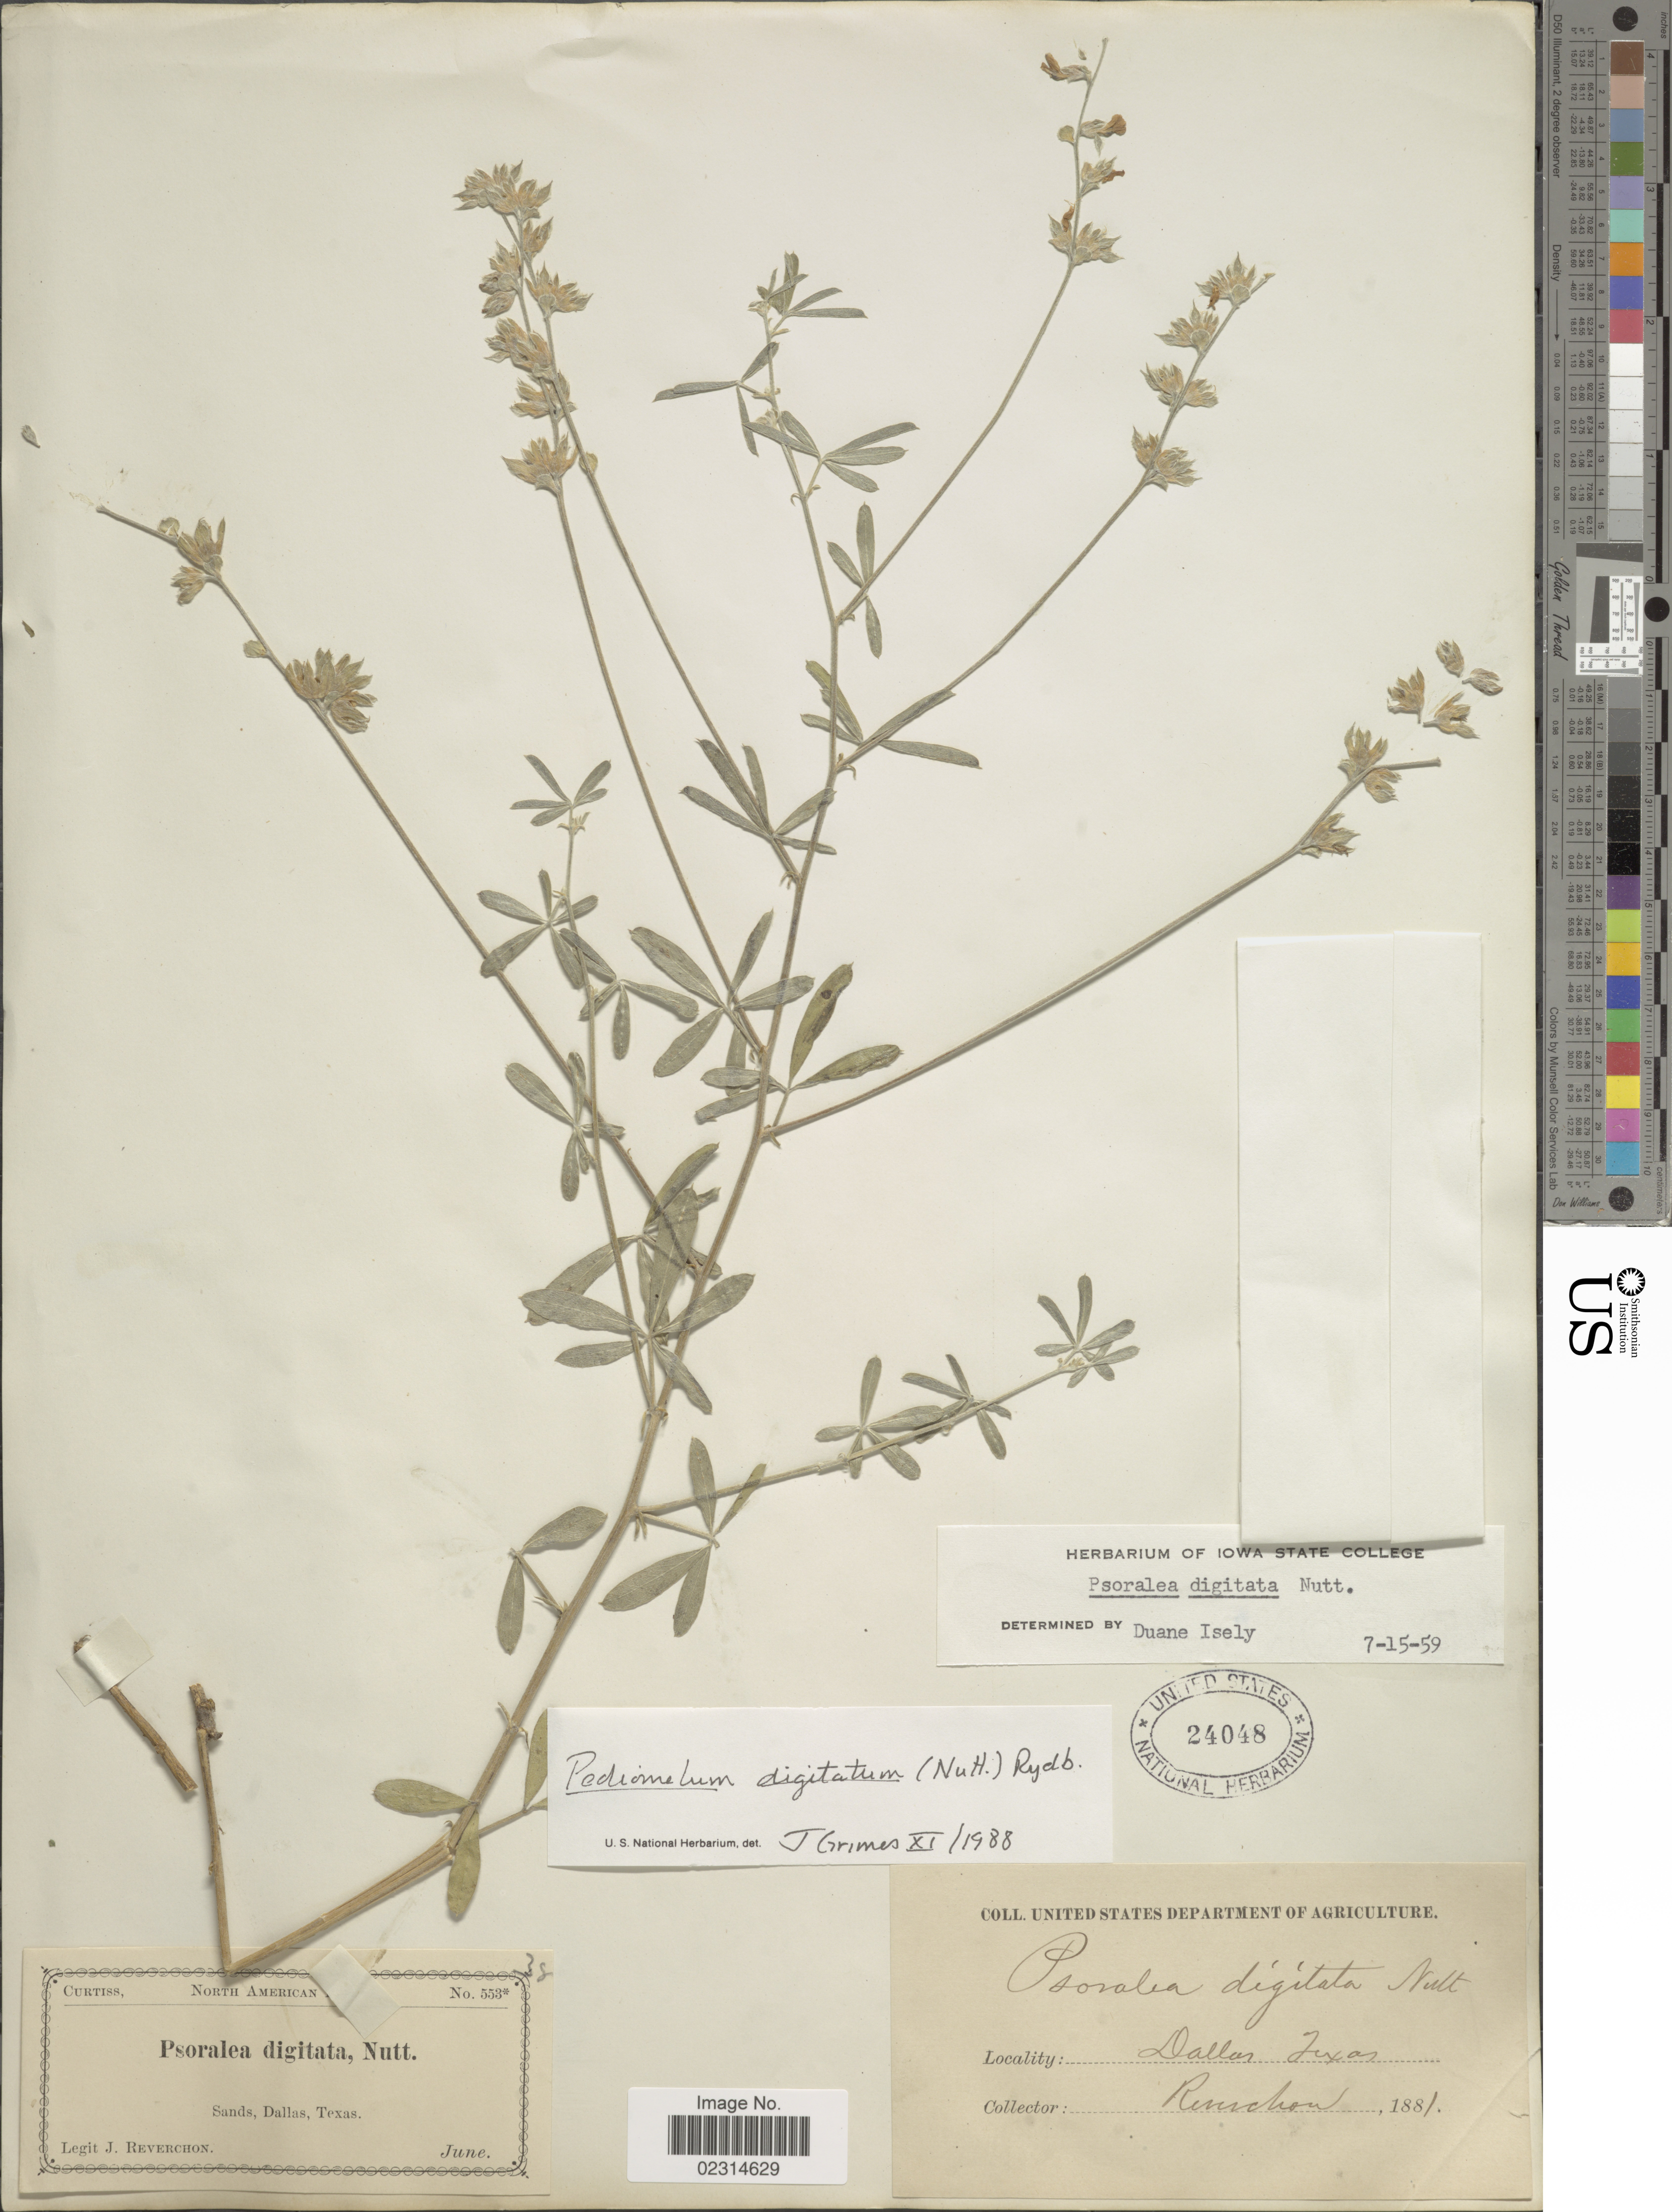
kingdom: Plantae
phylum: Tracheophyta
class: Magnoliopsida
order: Fabales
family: Fabaceae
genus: Pediomelum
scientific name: Pediomelum digitatum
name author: (Nutt. ex Torr. & A. Gray) Isely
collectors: J. Reverchon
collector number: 553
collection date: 1881-06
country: United States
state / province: Texas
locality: Sands, Dallas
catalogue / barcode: US 24048